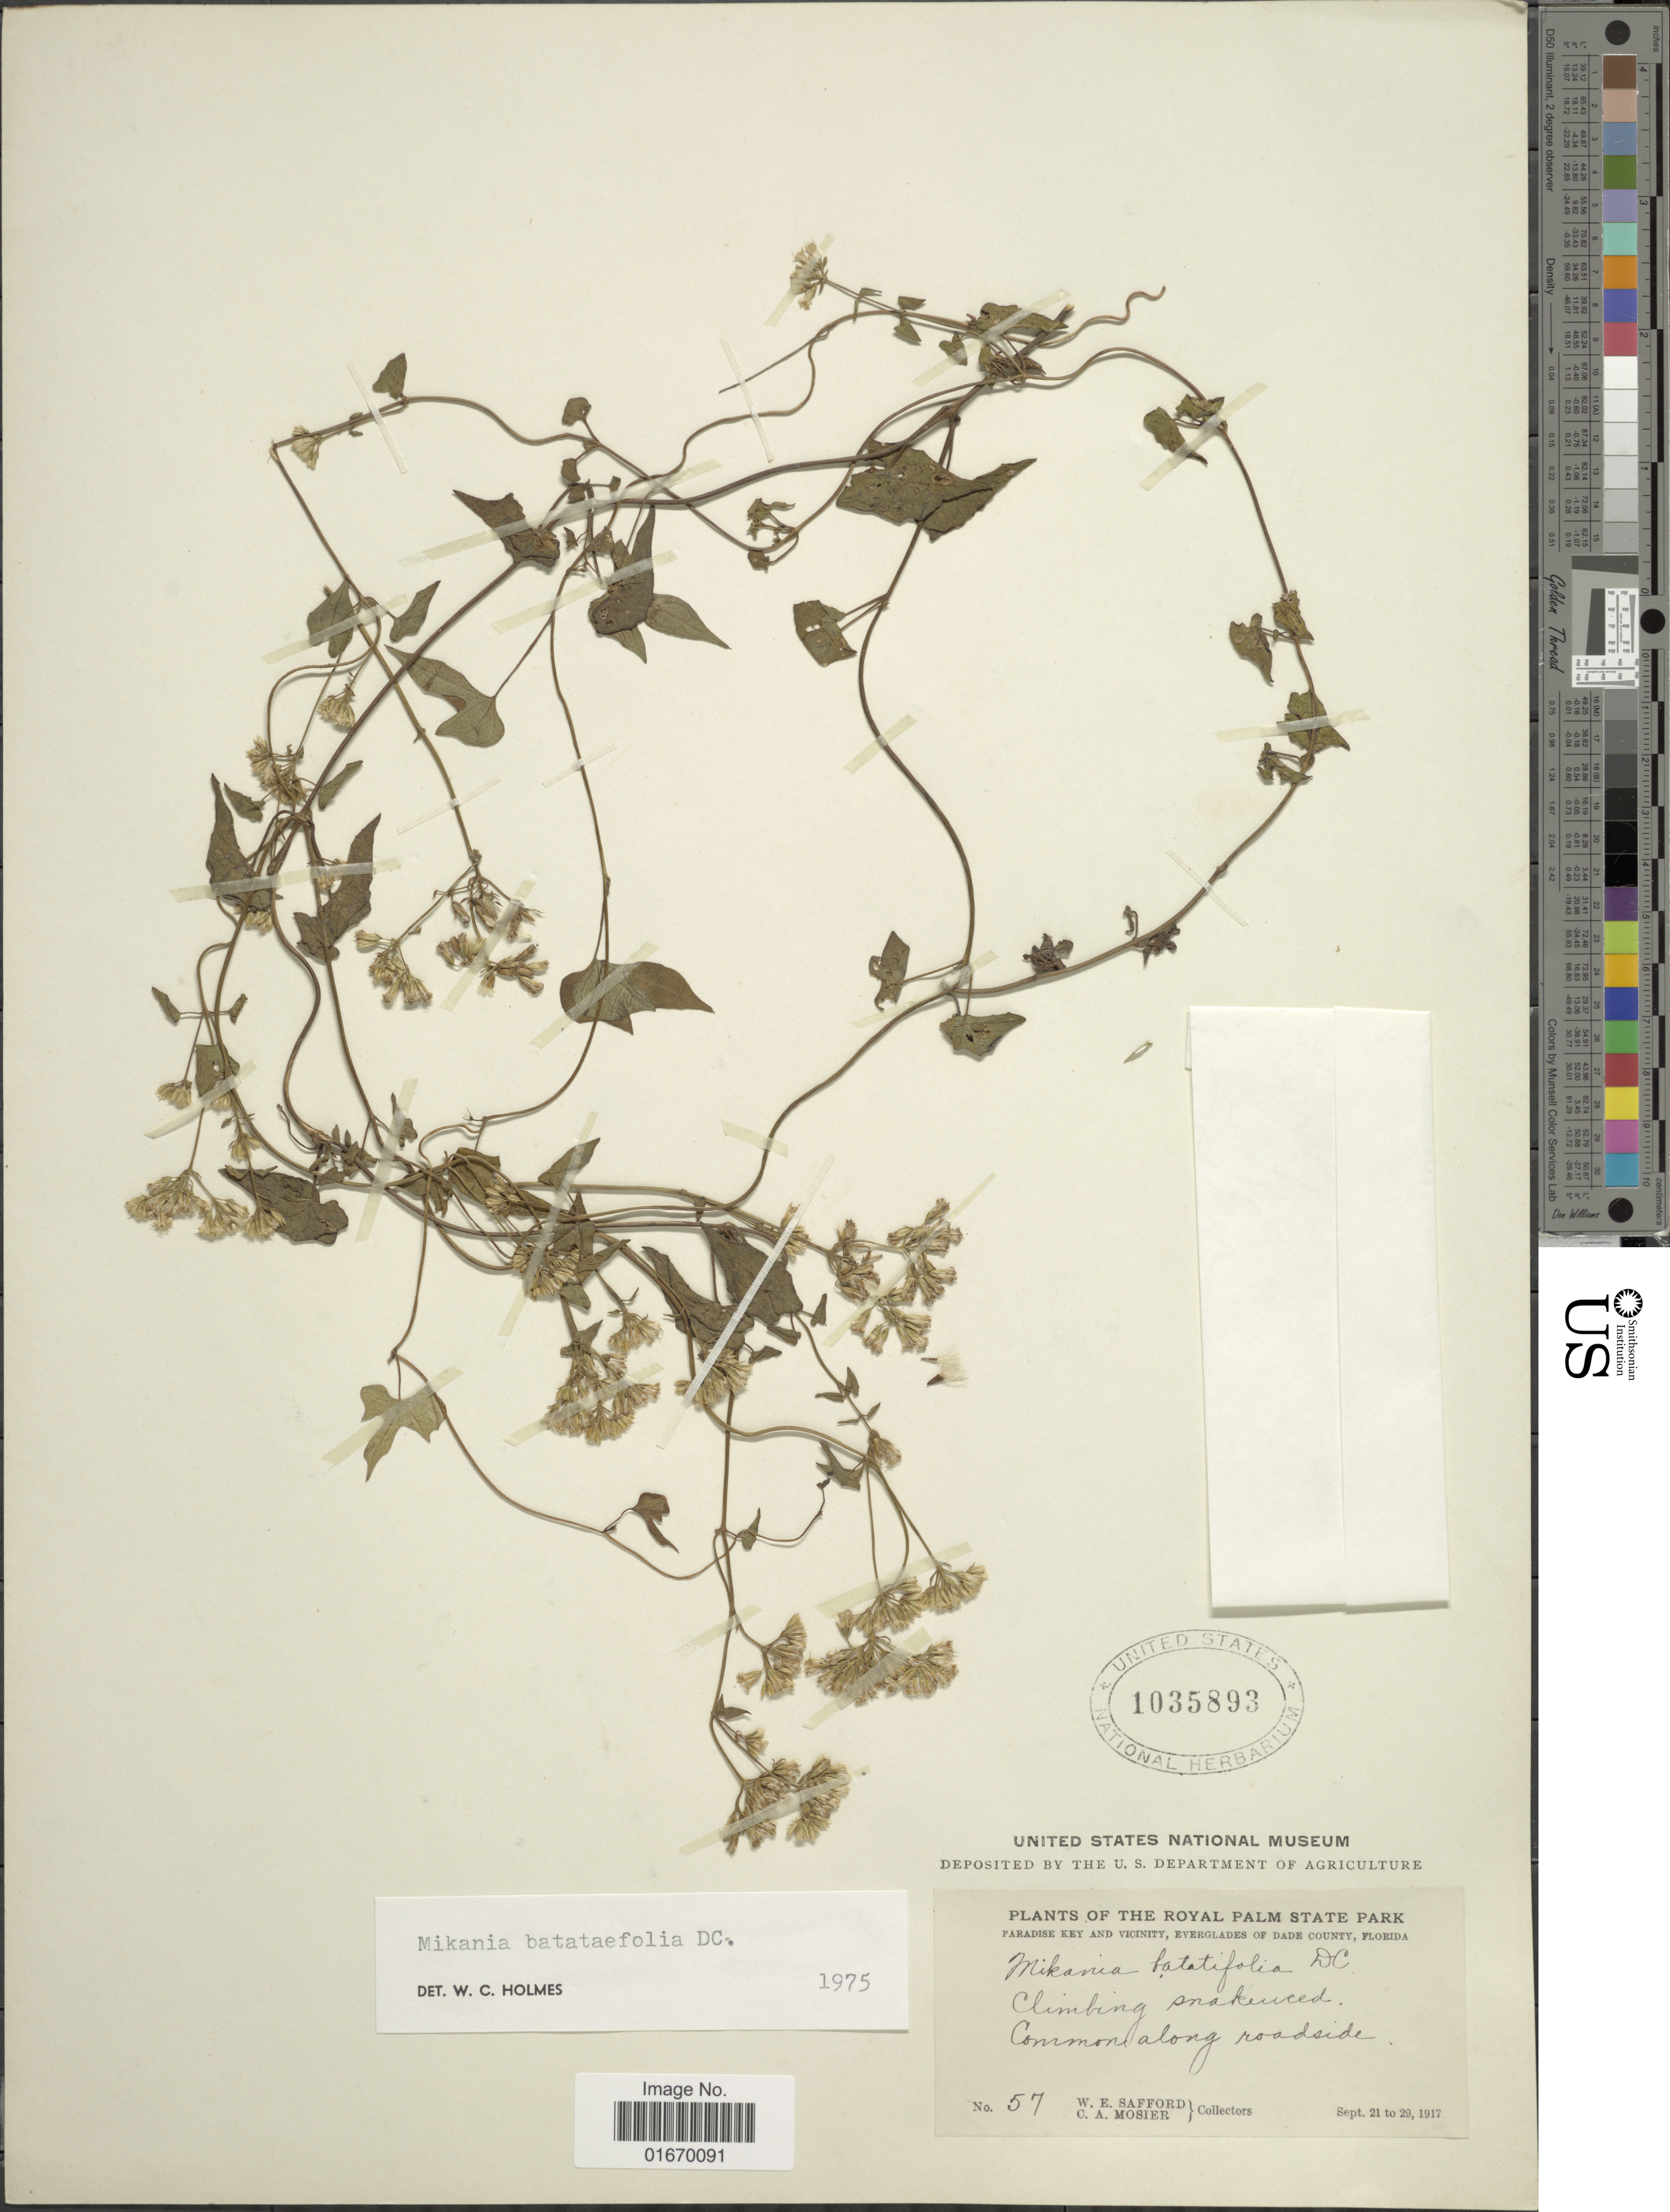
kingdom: Plantae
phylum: Tracheophyta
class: Magnoliopsida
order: Asterales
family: Asteraceae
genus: Mikania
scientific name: Mikania batataefolia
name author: DC.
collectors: W. E. Safford & C. A. Mosier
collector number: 57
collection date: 1917-09-21/1917-09-29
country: United States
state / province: Florida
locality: Royal Palm State Park, Paradise Key and vicinity, Everglades of Dade County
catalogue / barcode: US 1035893